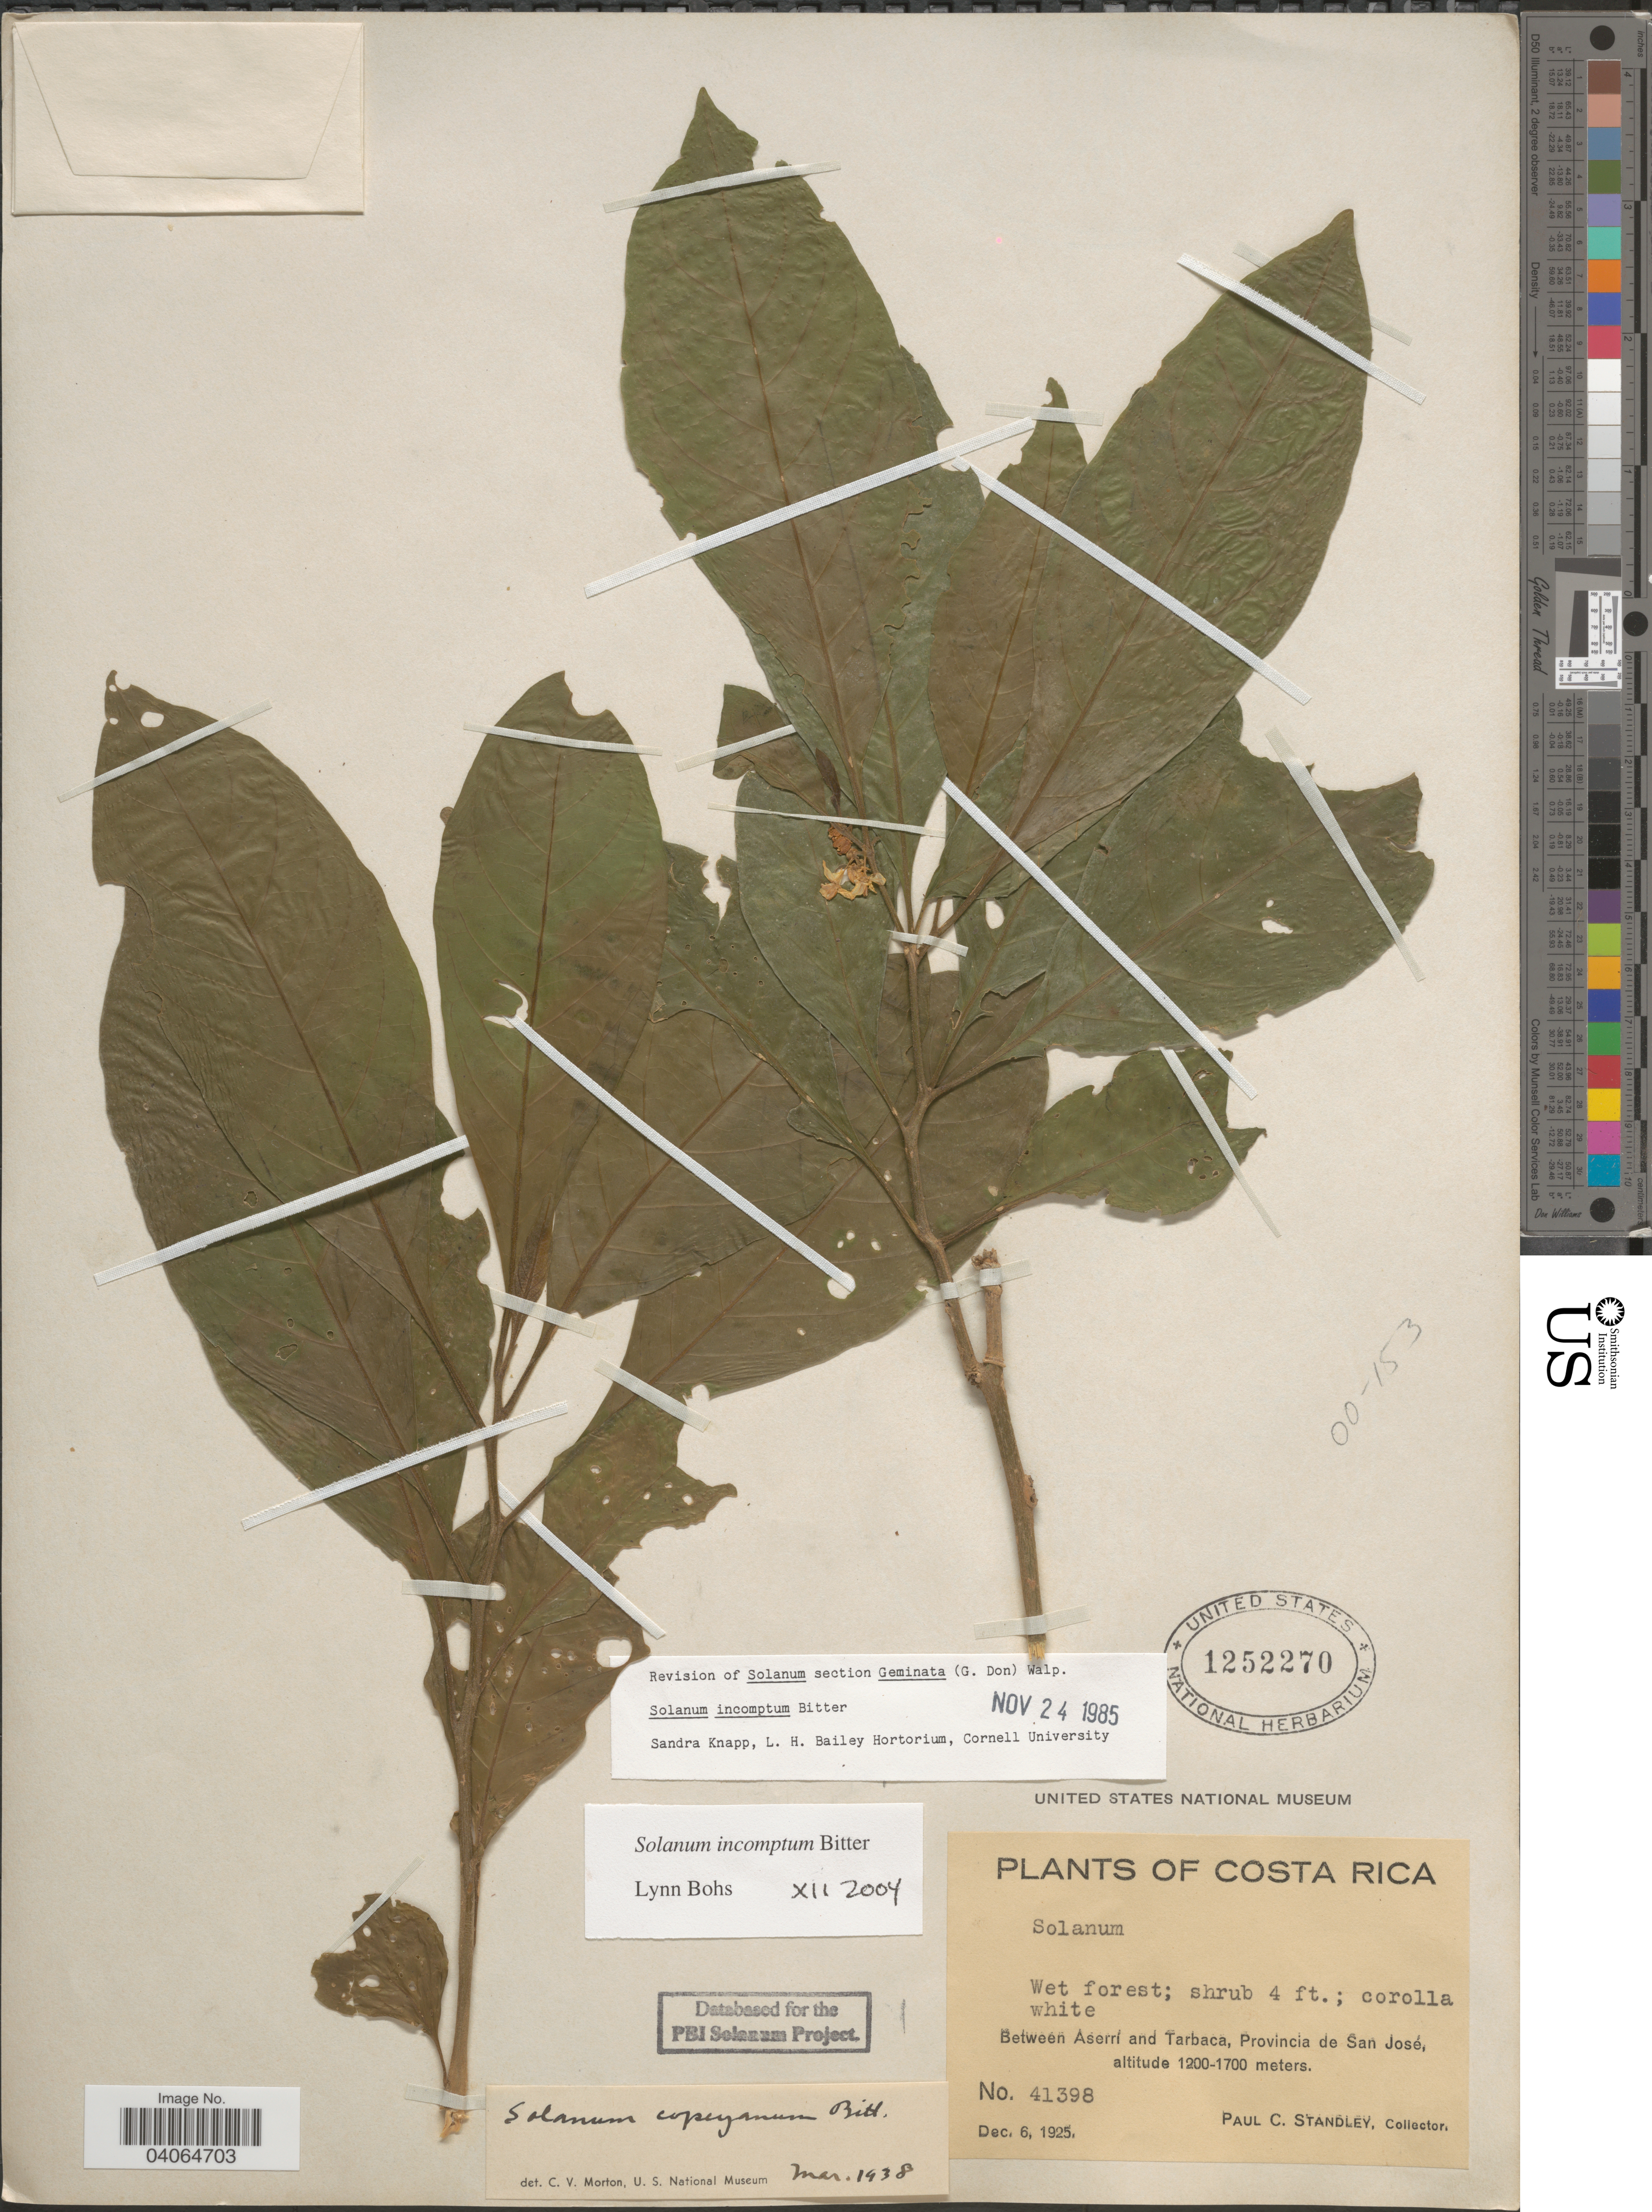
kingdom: Plantae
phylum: Tracheophyta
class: Magnoliopsida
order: Solanales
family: Solanaceae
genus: Solanum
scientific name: Solanum incomptum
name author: Bitter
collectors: P. C. Standley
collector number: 41398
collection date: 1925-12-06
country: Costa Rica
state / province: San José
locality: Between Aserrí and Tarbaca.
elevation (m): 1200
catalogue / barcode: US 1252270